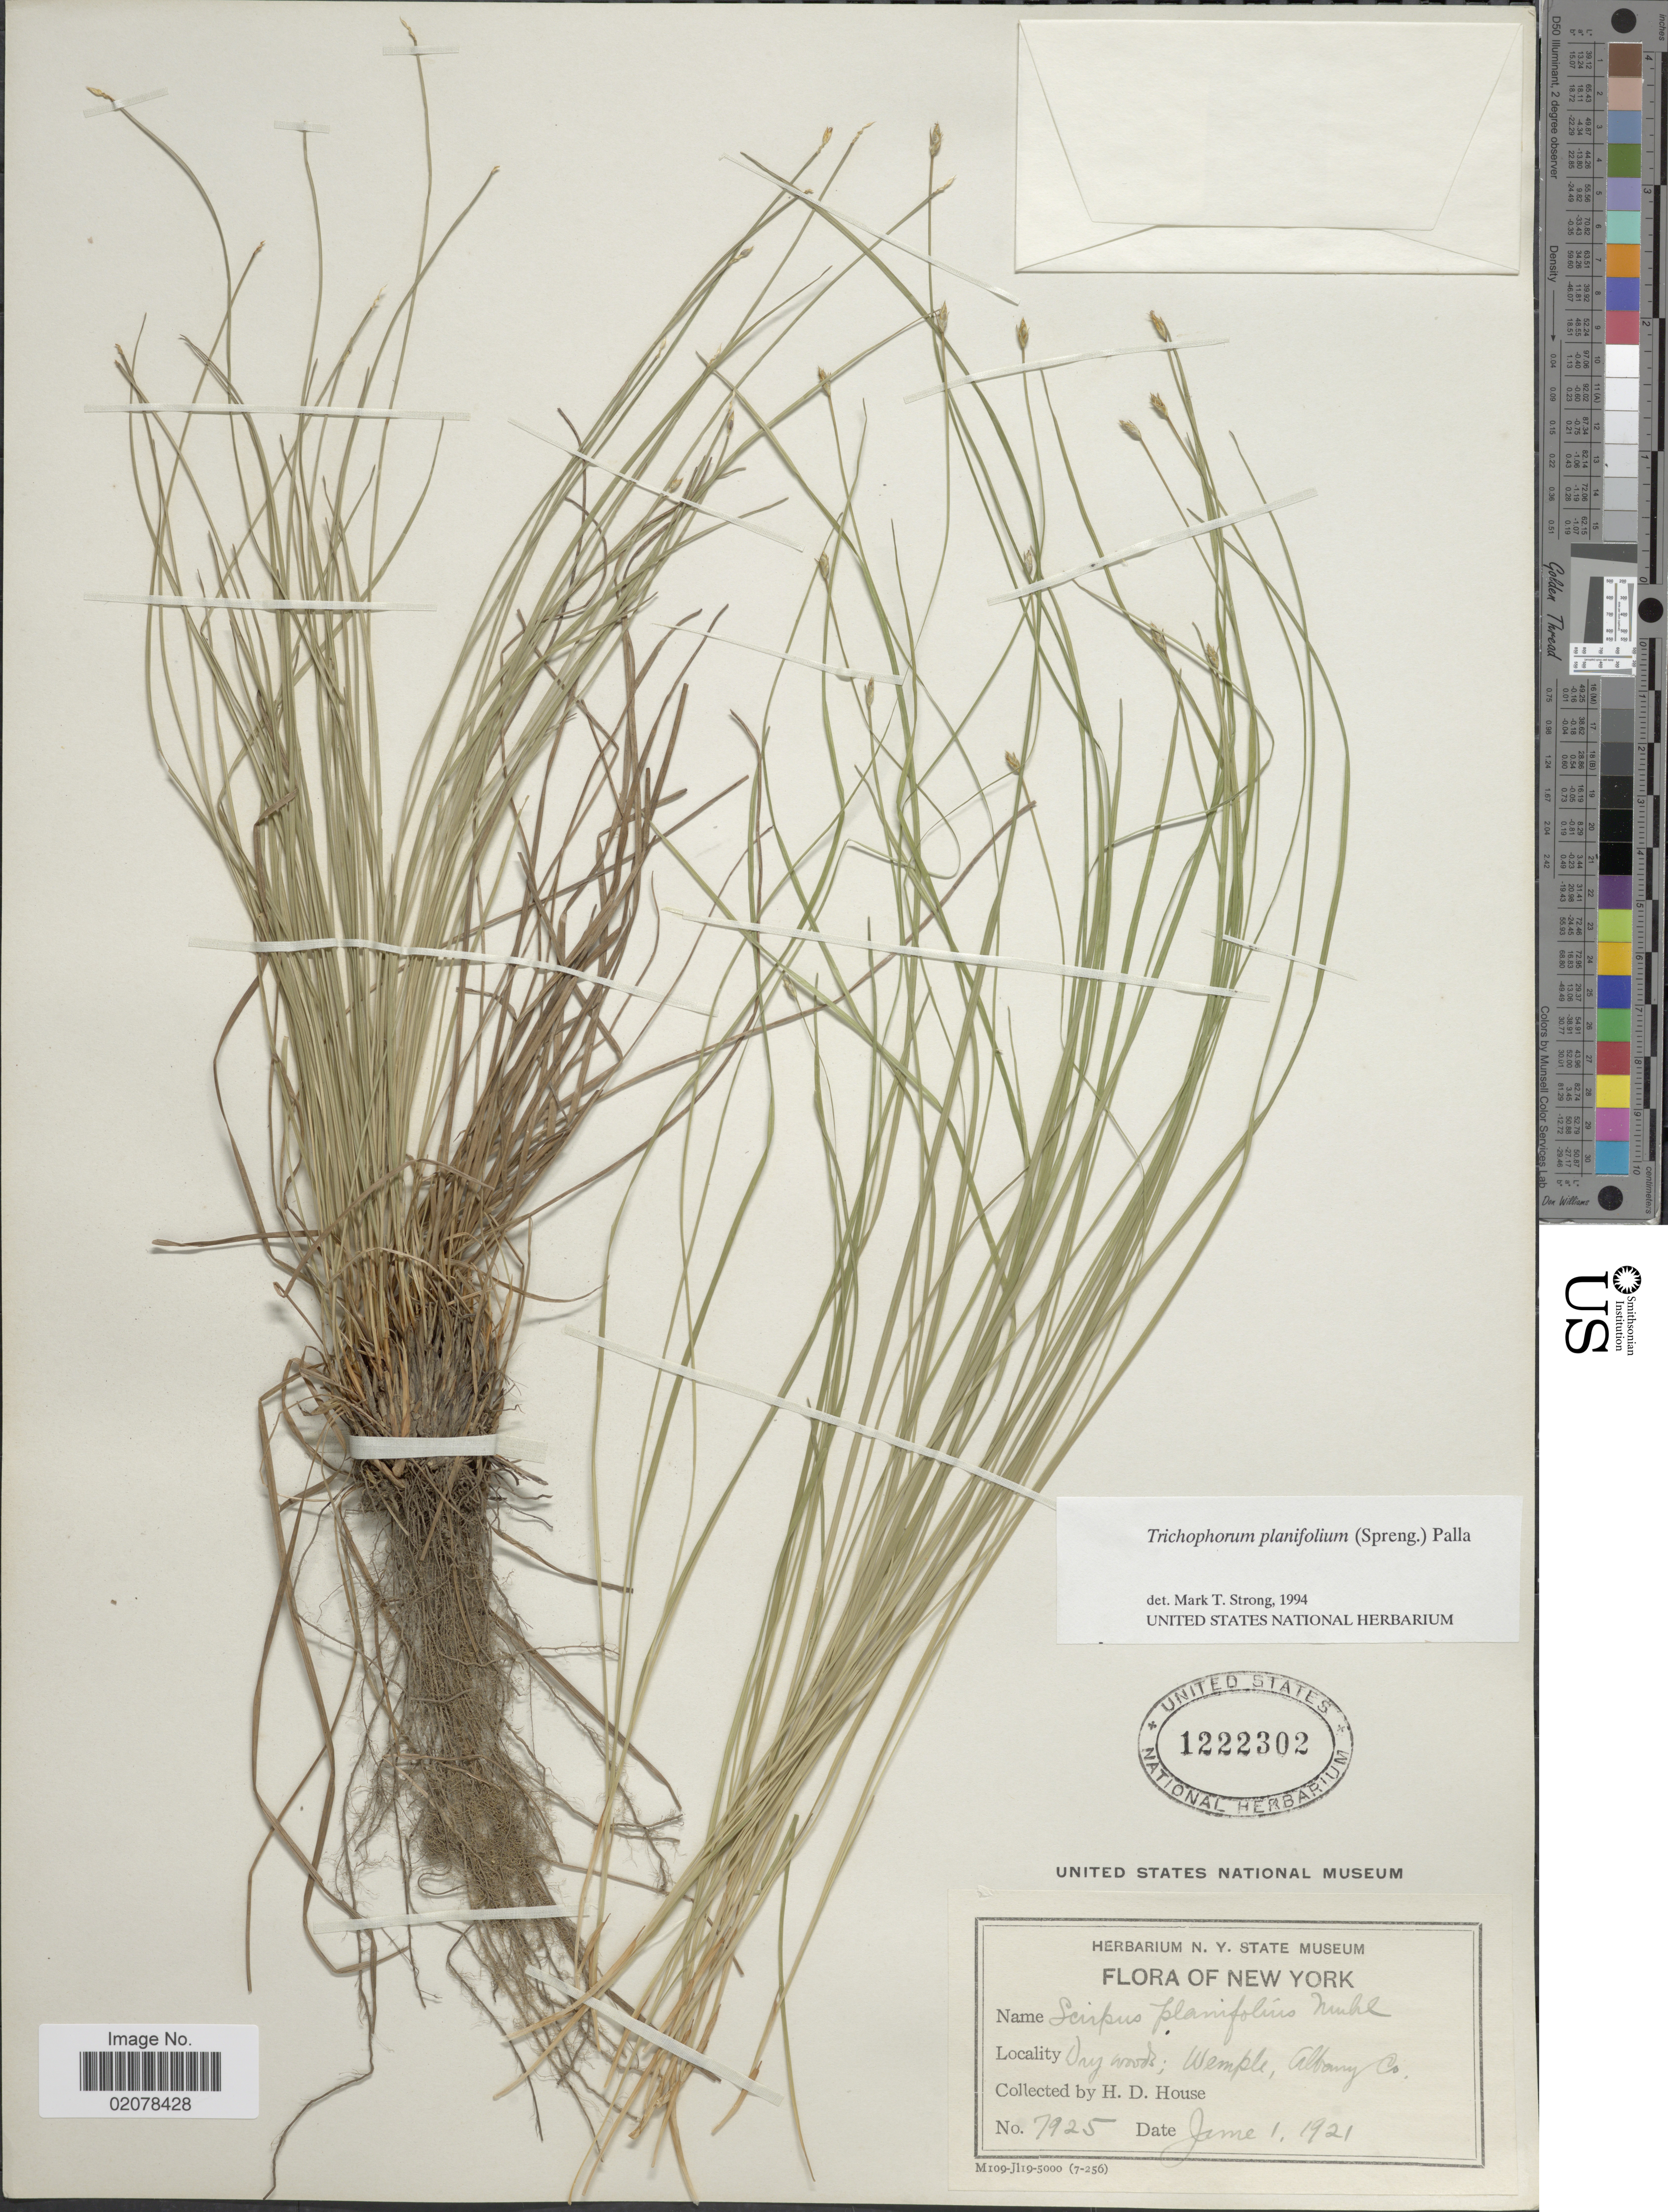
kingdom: Plantae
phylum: Tracheophyta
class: Liliopsida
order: Poales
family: Cyperaceae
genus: Trichophorum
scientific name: Trichophorum planifolium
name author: (Spreng.) Palla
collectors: H. D. House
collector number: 7925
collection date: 1921-06-01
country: United States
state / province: New York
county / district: Albany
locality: Dry woods, Wmple, Albany Co.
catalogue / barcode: US 1222302